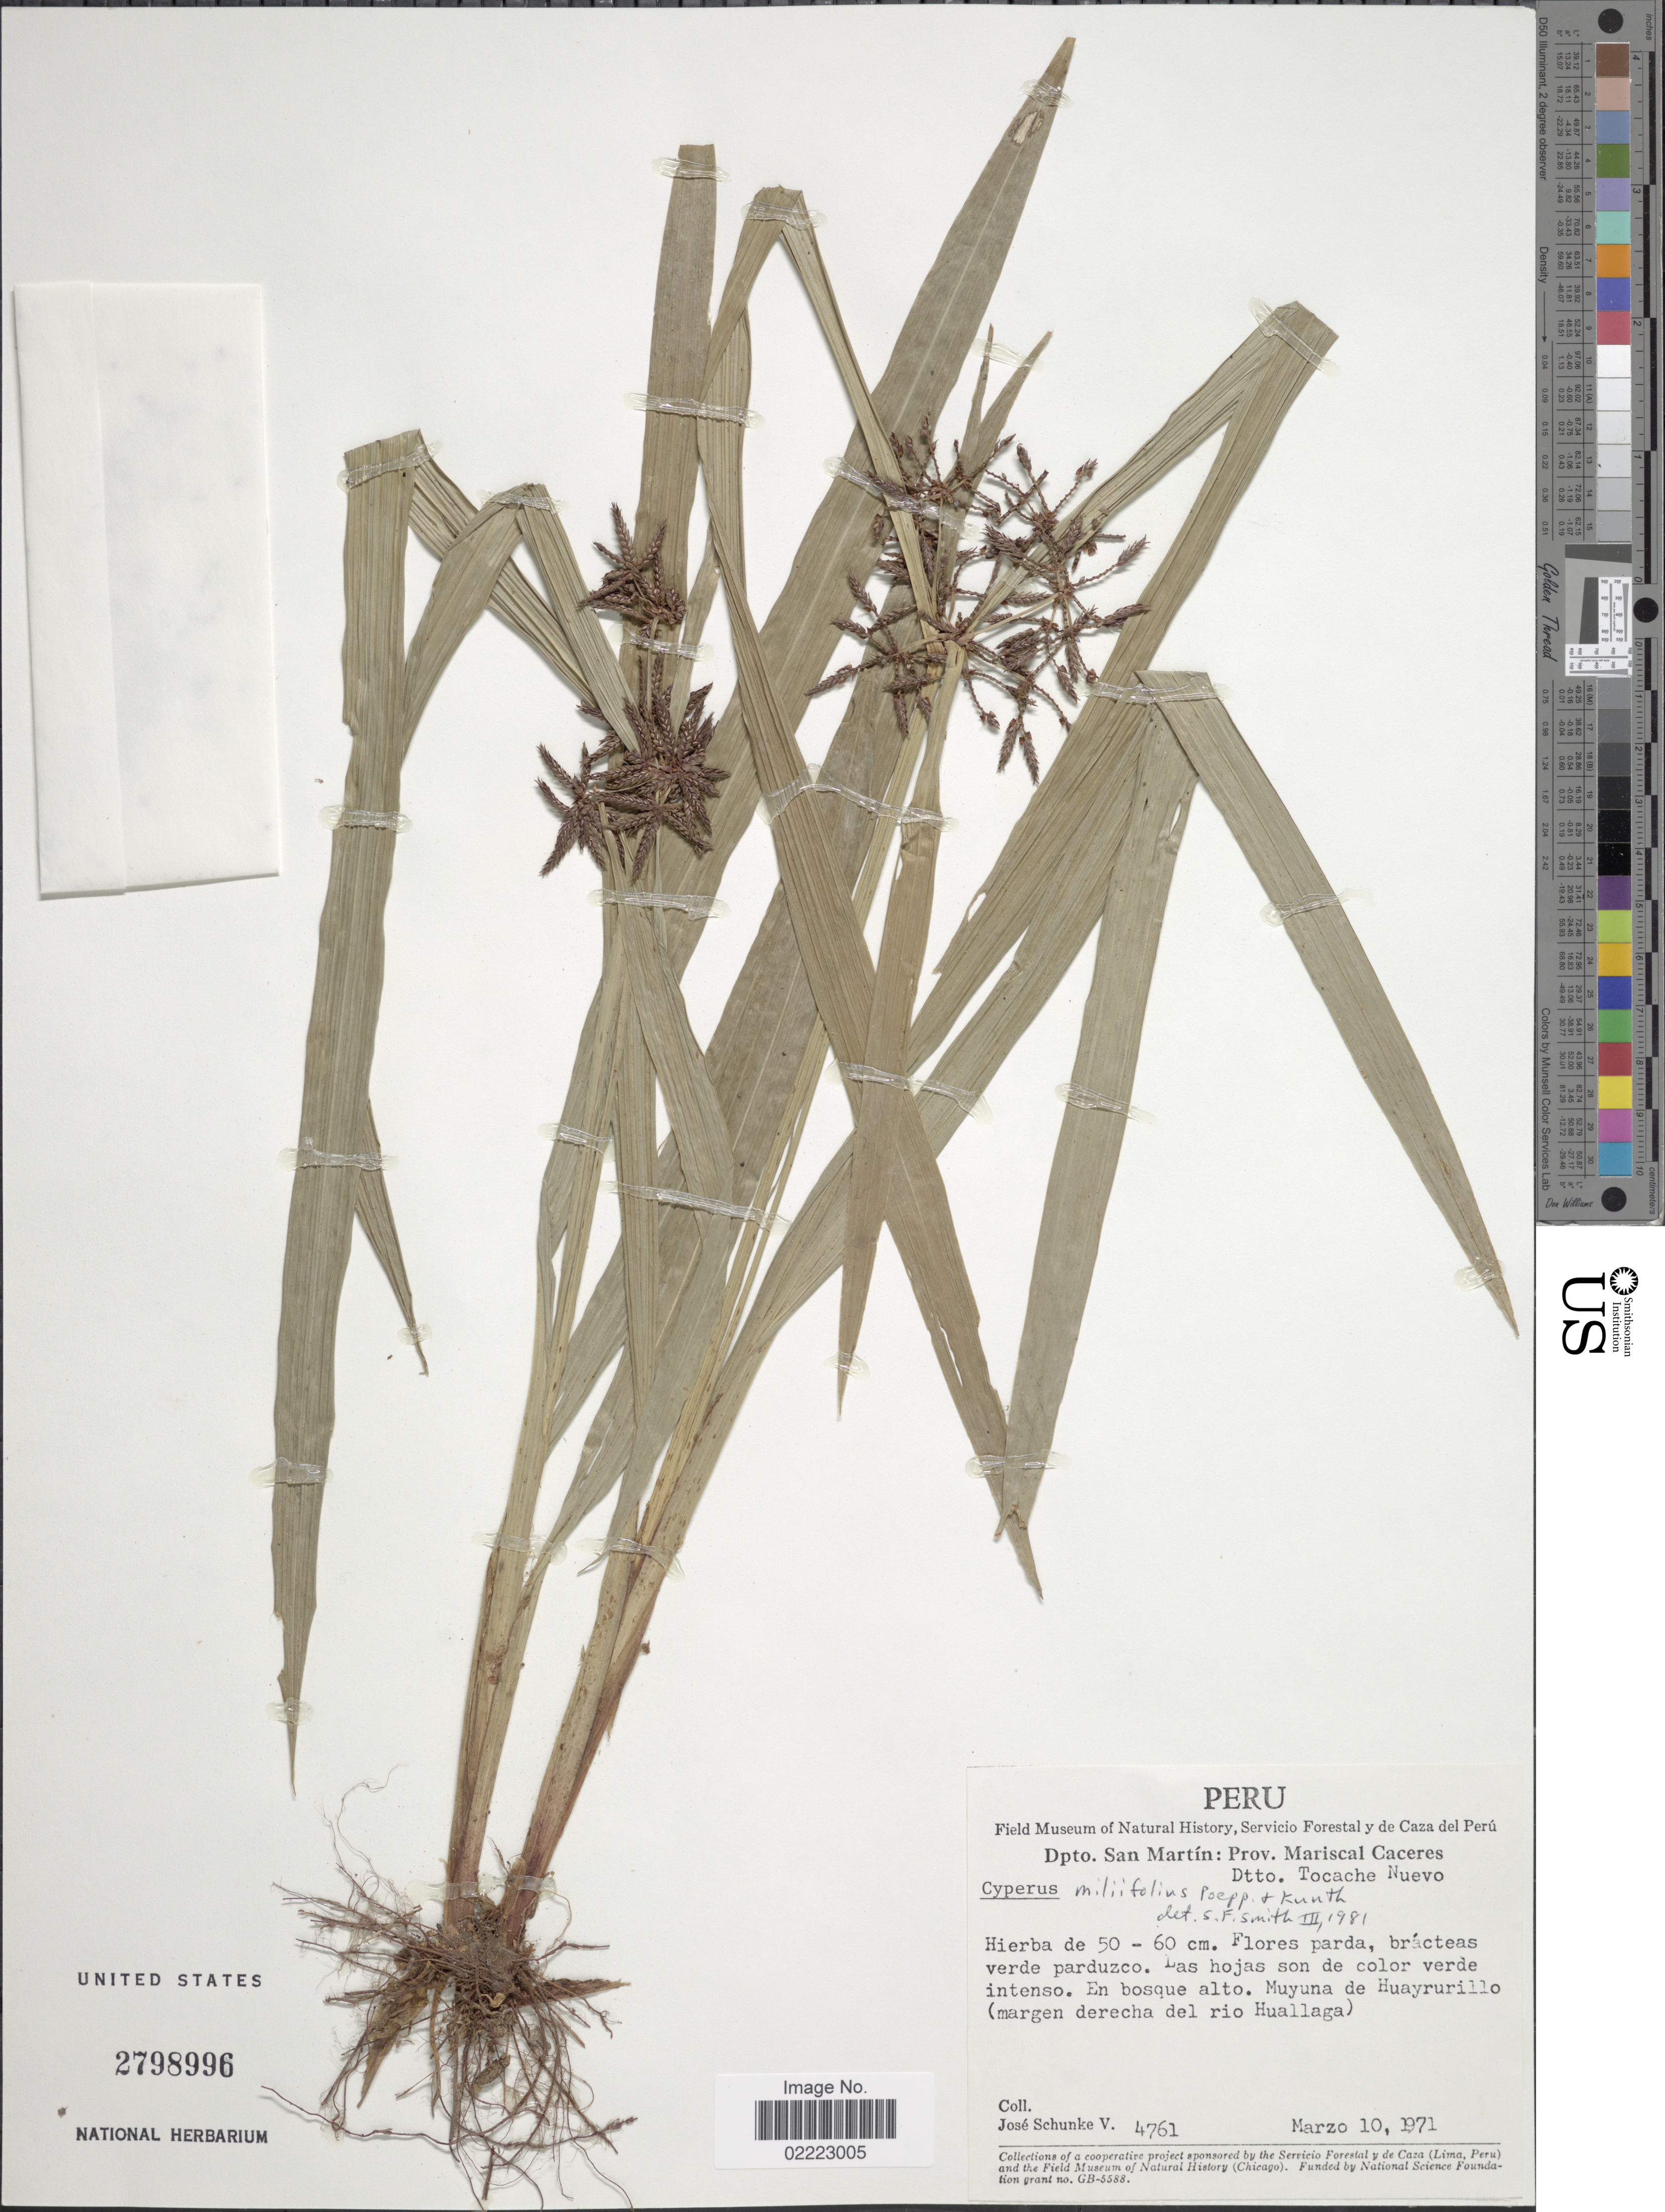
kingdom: Plantae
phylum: Tracheophyta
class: Liliopsida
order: Poales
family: Cyperaceae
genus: Cyperus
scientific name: Cyperus miliifolius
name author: Poepp. & Kunth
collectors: J. Schunke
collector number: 4761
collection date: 1971-03-10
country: Peru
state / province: San Martín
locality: Dpto. San Martin: Prov. Mariscal Caceres. Dtto. tocache Nuevo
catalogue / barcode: US 2798996